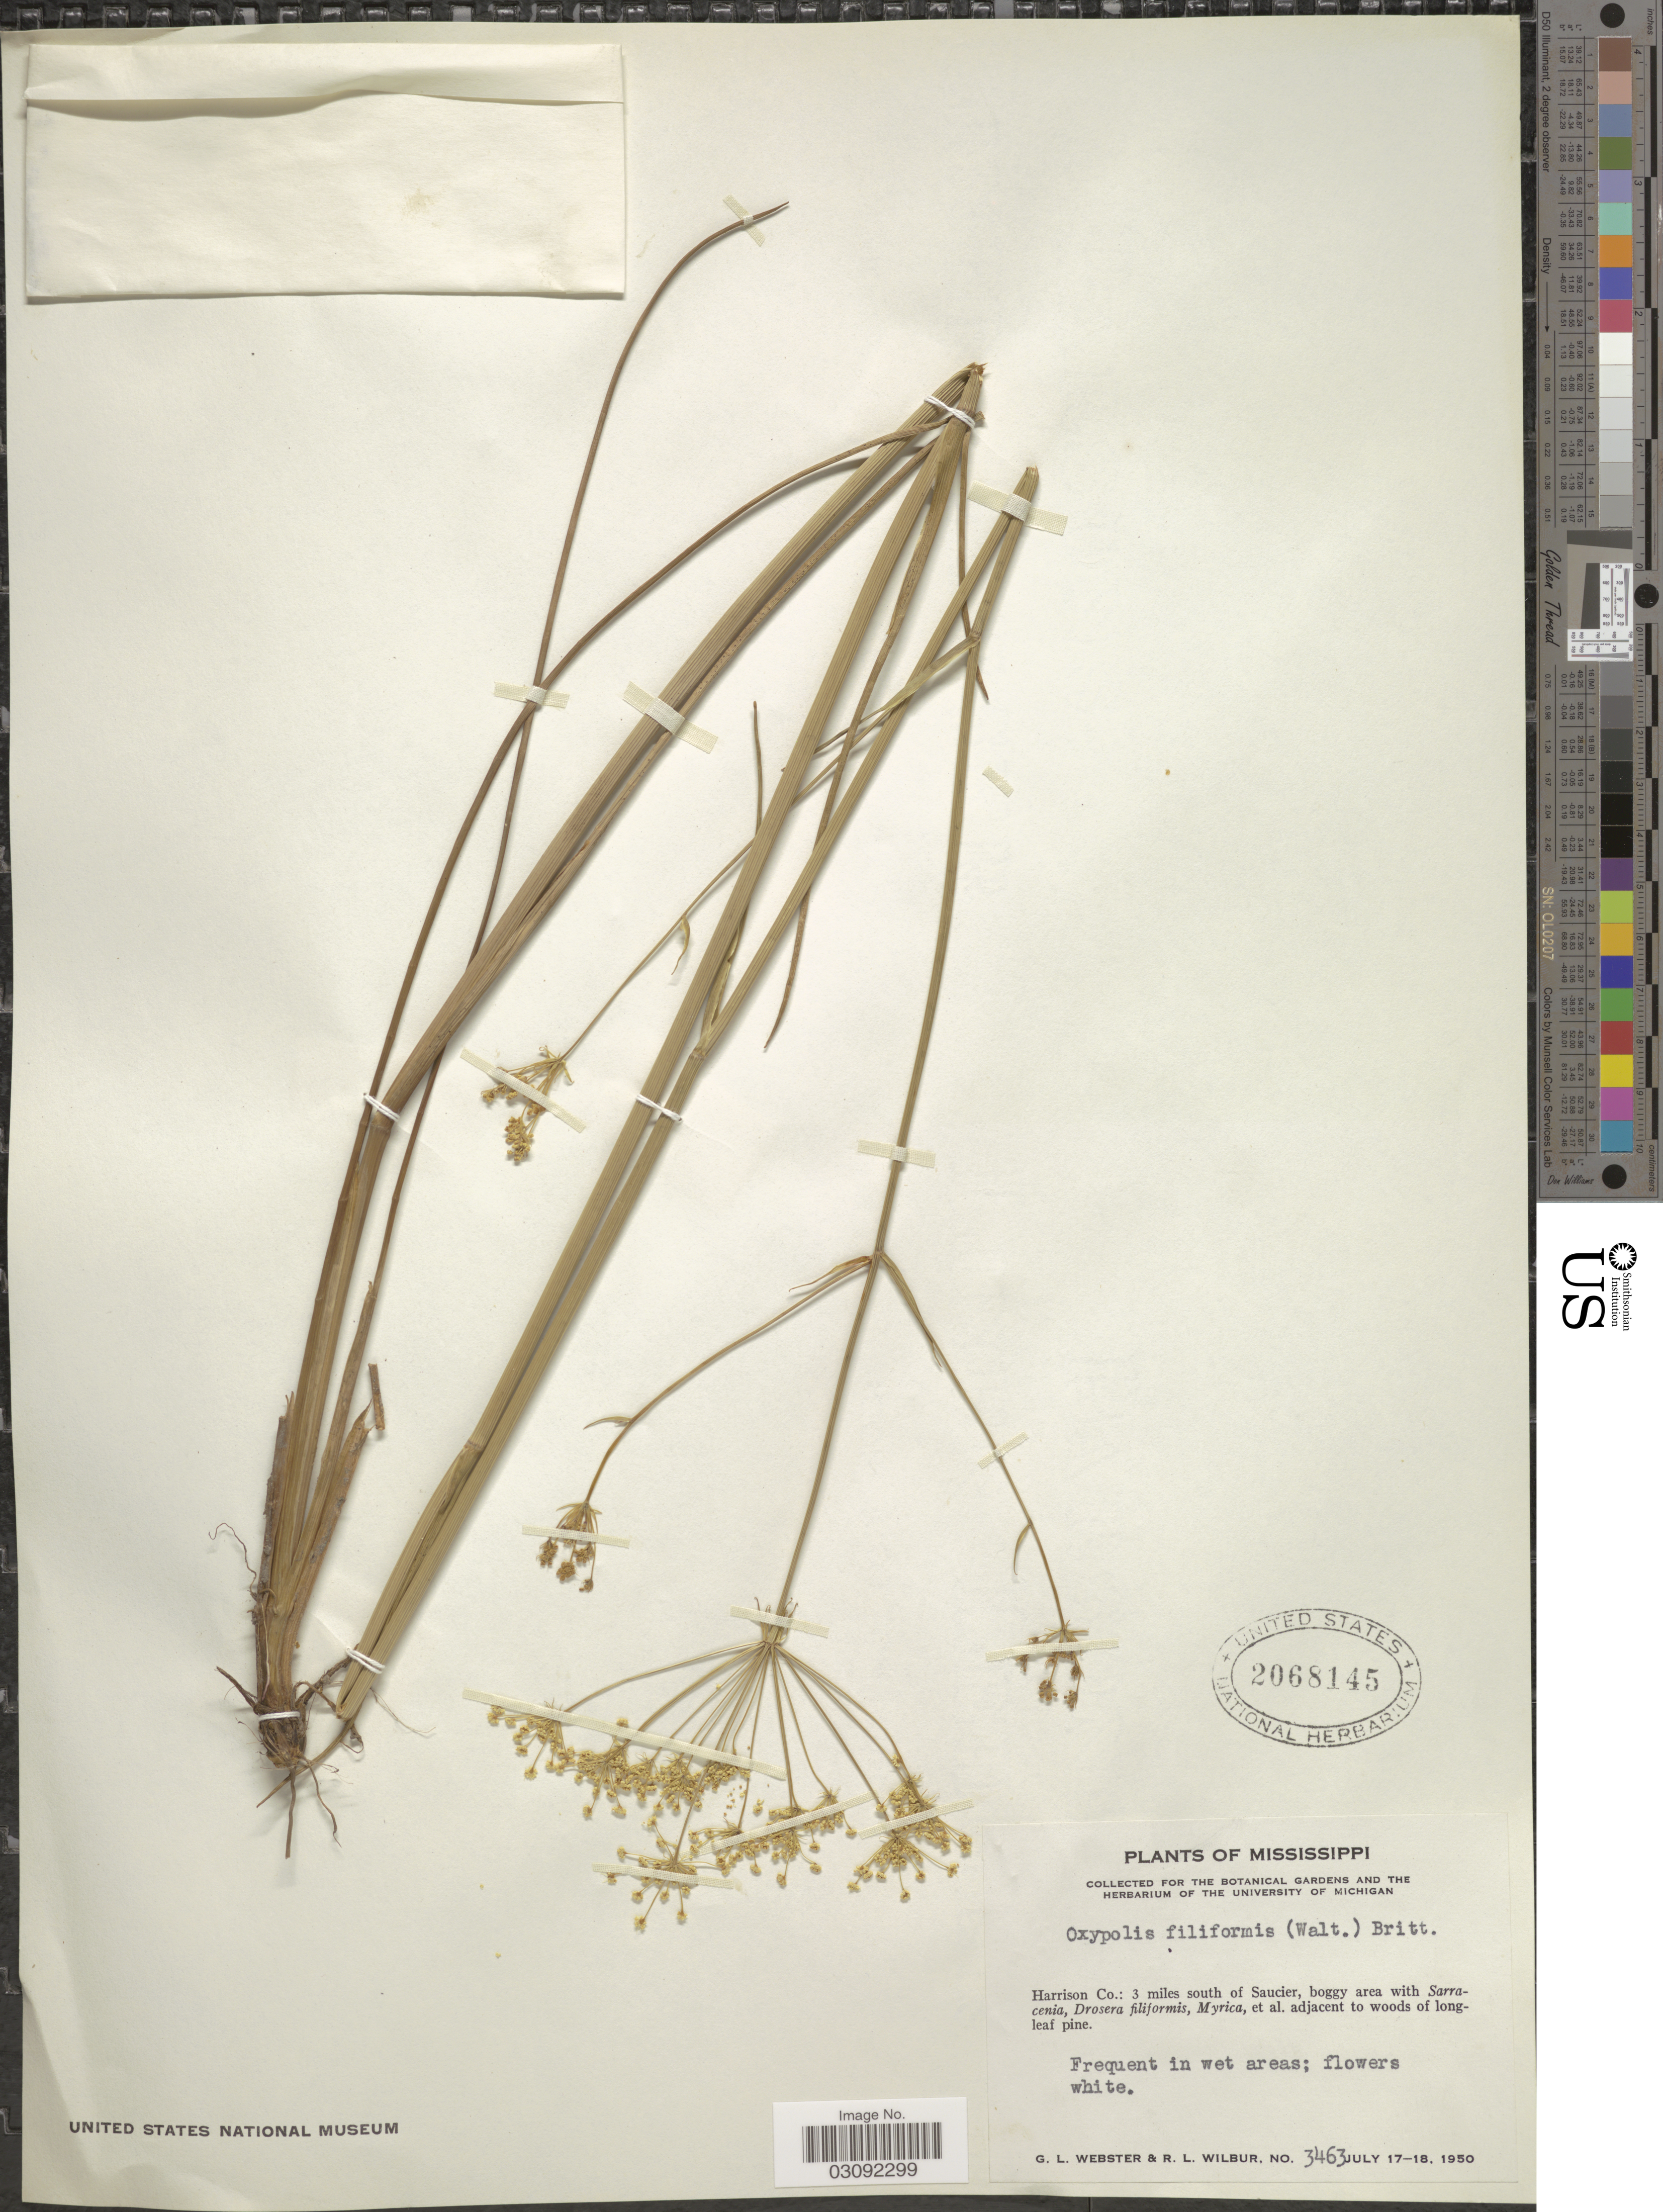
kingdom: Plantae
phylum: Tracheophyta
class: Magnoliopsida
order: Apiales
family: Apiaceae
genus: Oxypolis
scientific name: Oxypolis filiformis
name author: (Walter) Britton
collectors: G. L. Webster & R. L. Wilbur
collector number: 3463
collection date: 1950-07-17/1950-07-18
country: United States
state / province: Mississippi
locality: Harrison Co.: 3 miles south of Saucier.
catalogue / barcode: US 2068145